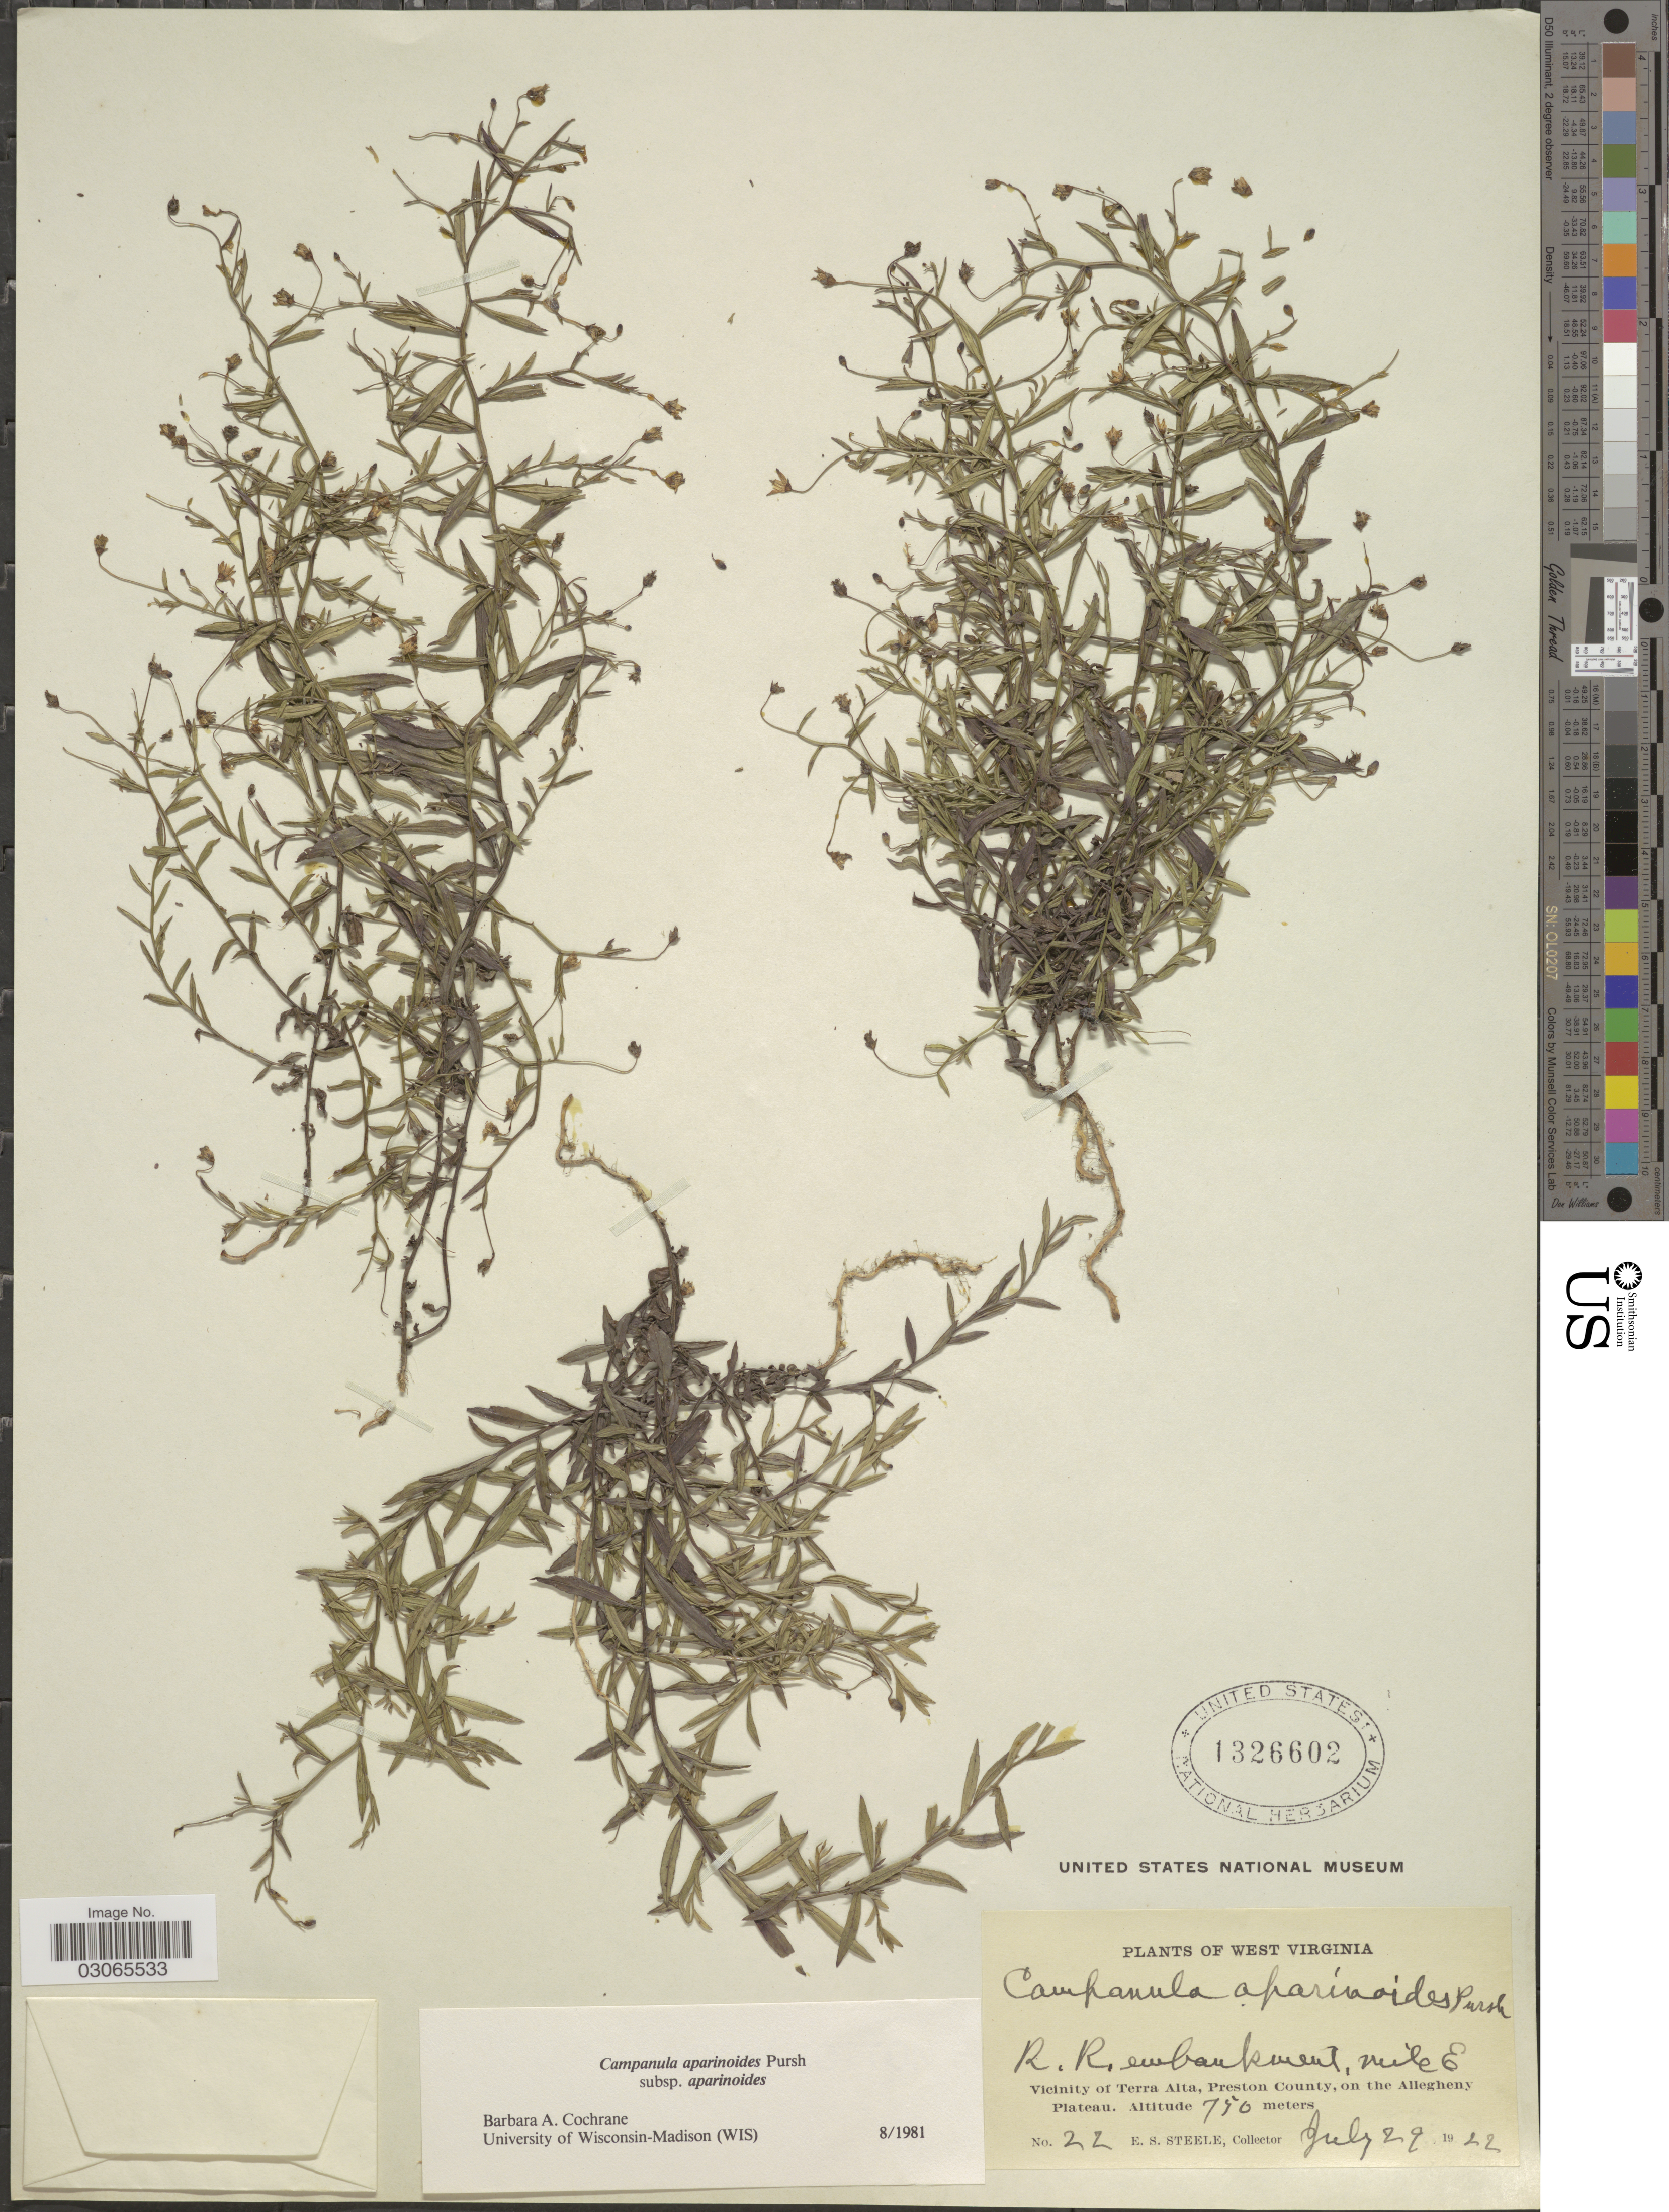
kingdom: Plantae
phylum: Tracheophyta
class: Magnoliopsida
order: Asterales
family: Campanulaceae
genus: Campanula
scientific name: Campanula aparinoides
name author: Pursh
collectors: E. Steele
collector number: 22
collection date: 1922-07-29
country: United States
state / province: West Virginia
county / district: Preston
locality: R.R. embankment, mile E. Vicinity of Terra Alta, Preston County, on the Allegheny Plateau.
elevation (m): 750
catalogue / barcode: US 1326602